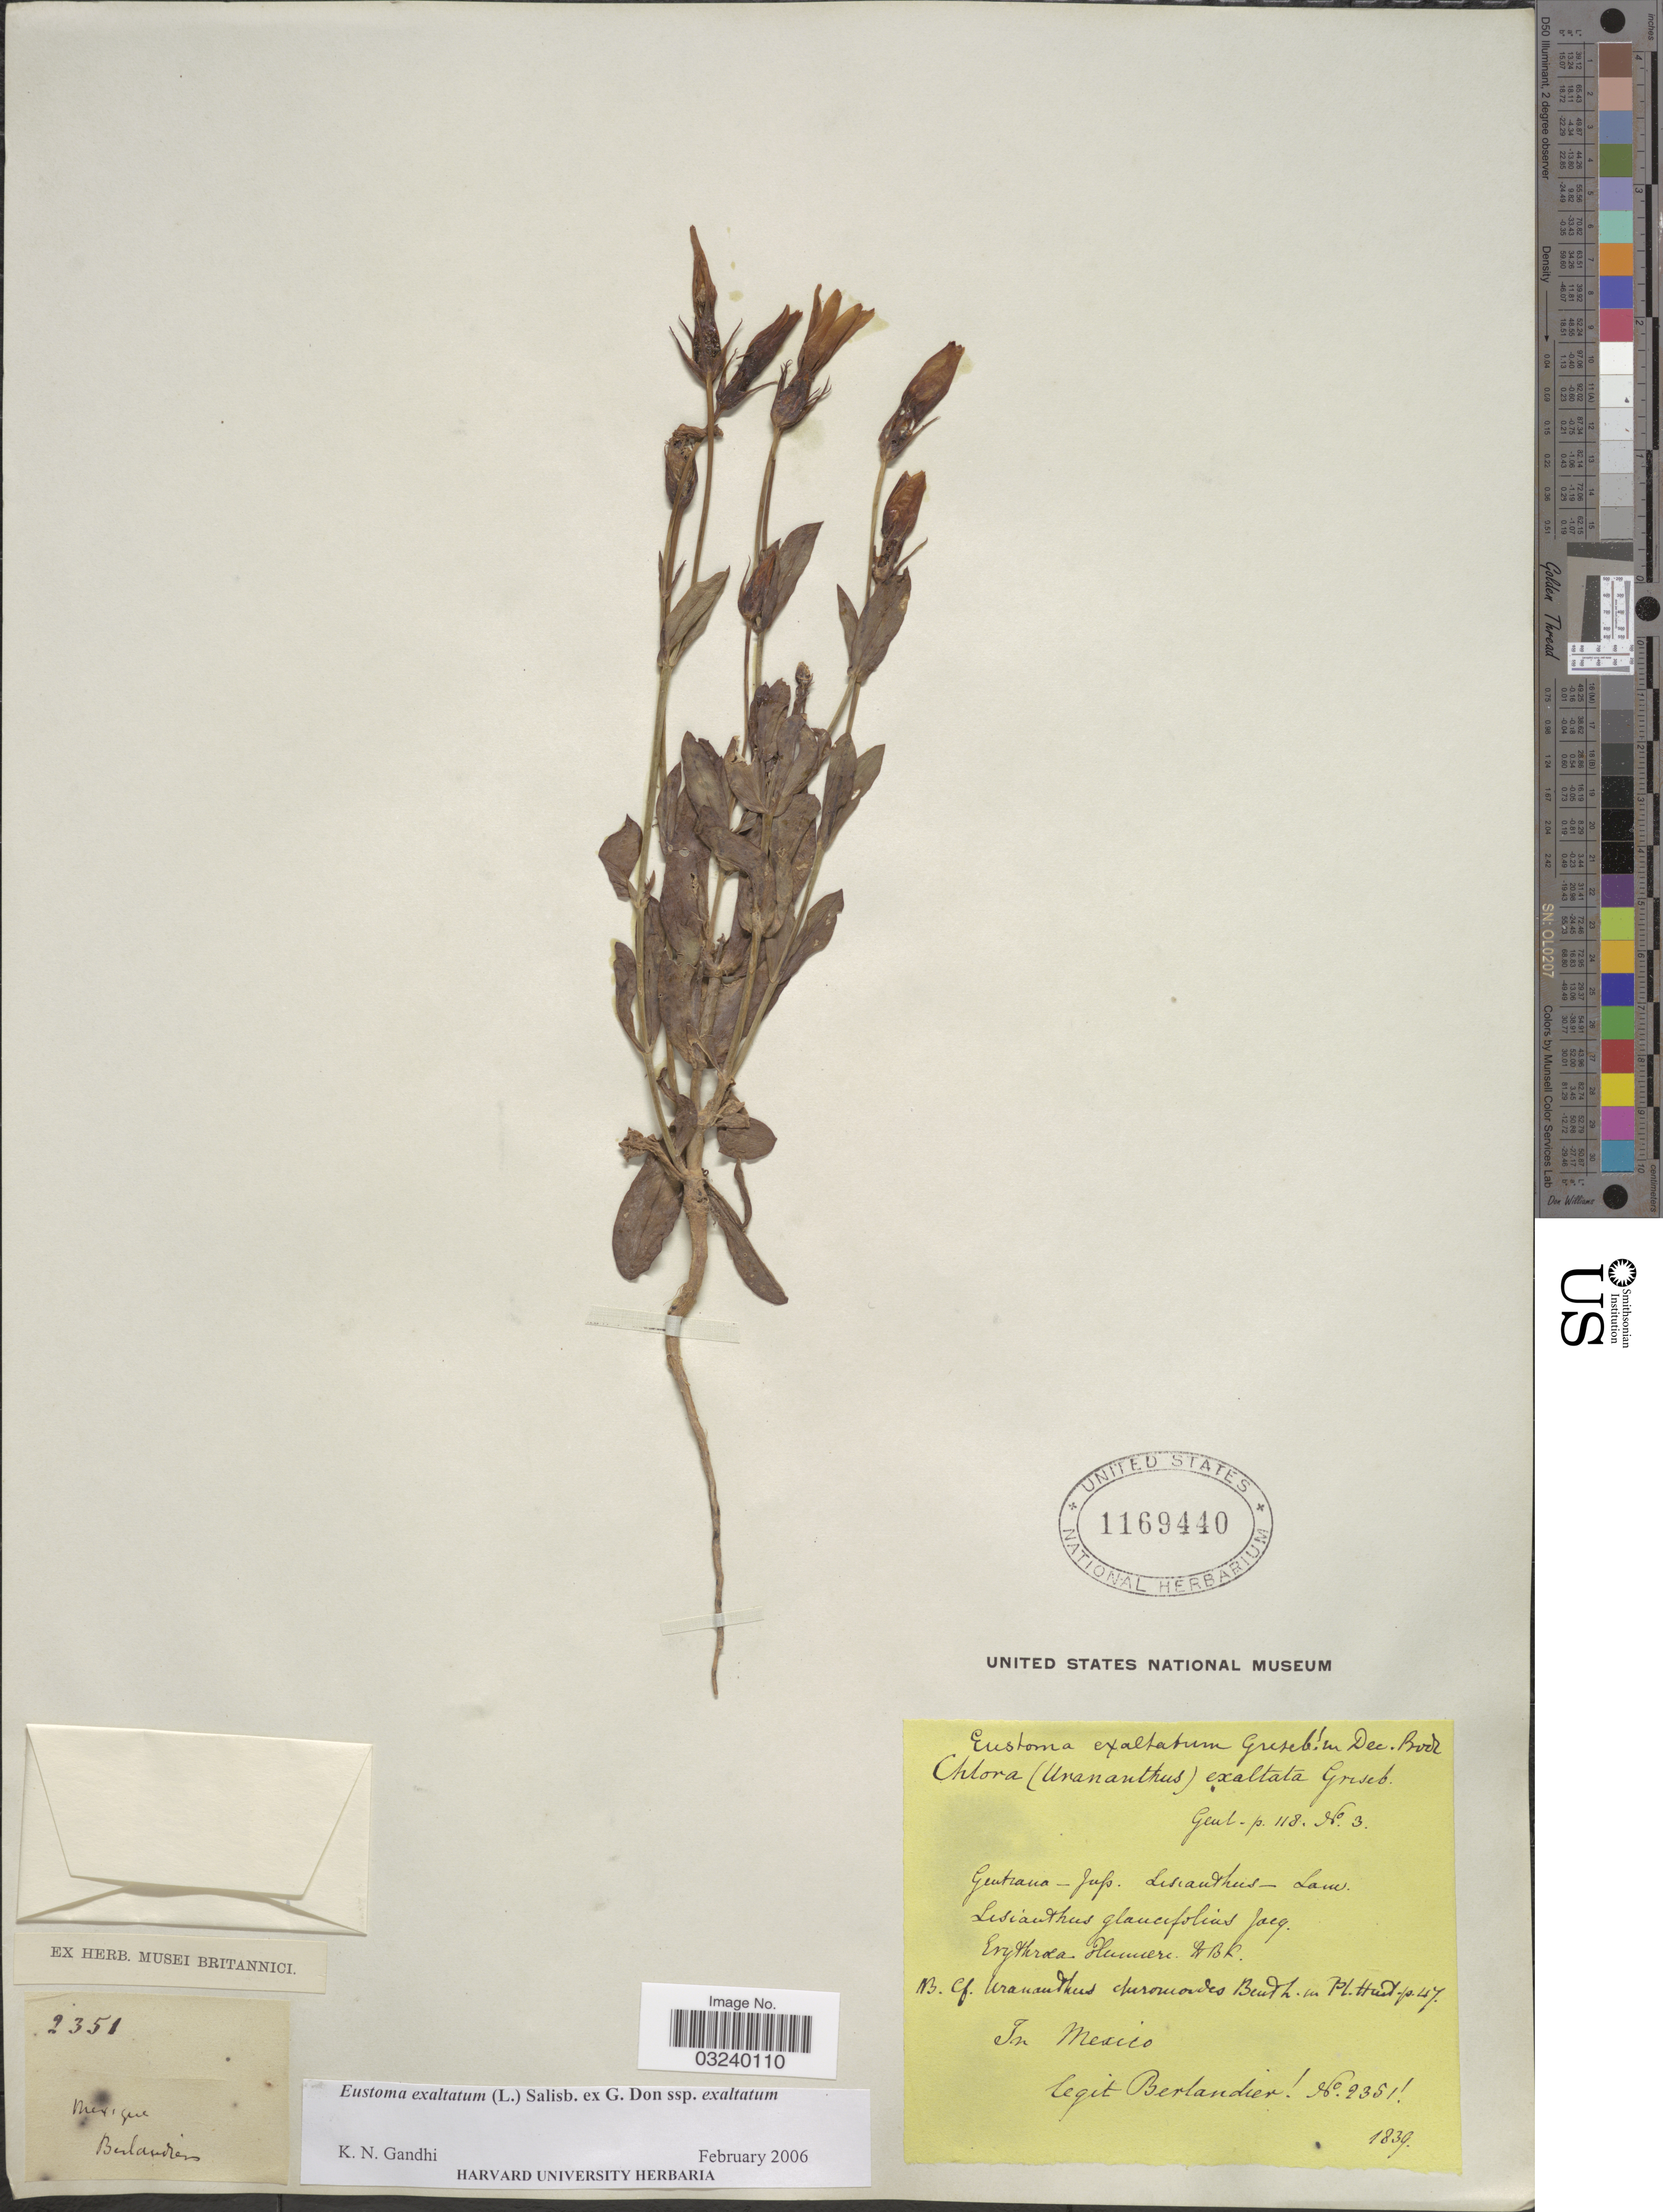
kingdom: Plantae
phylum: Tracheophyta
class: Magnoliopsida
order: Gentianales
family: Gentianaceae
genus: Eustoma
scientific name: Eustoma exaltatum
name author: (L.) Salisb. ex Don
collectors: J. L. Berlandier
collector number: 2351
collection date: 1839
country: Mexico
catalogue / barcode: US 1169440